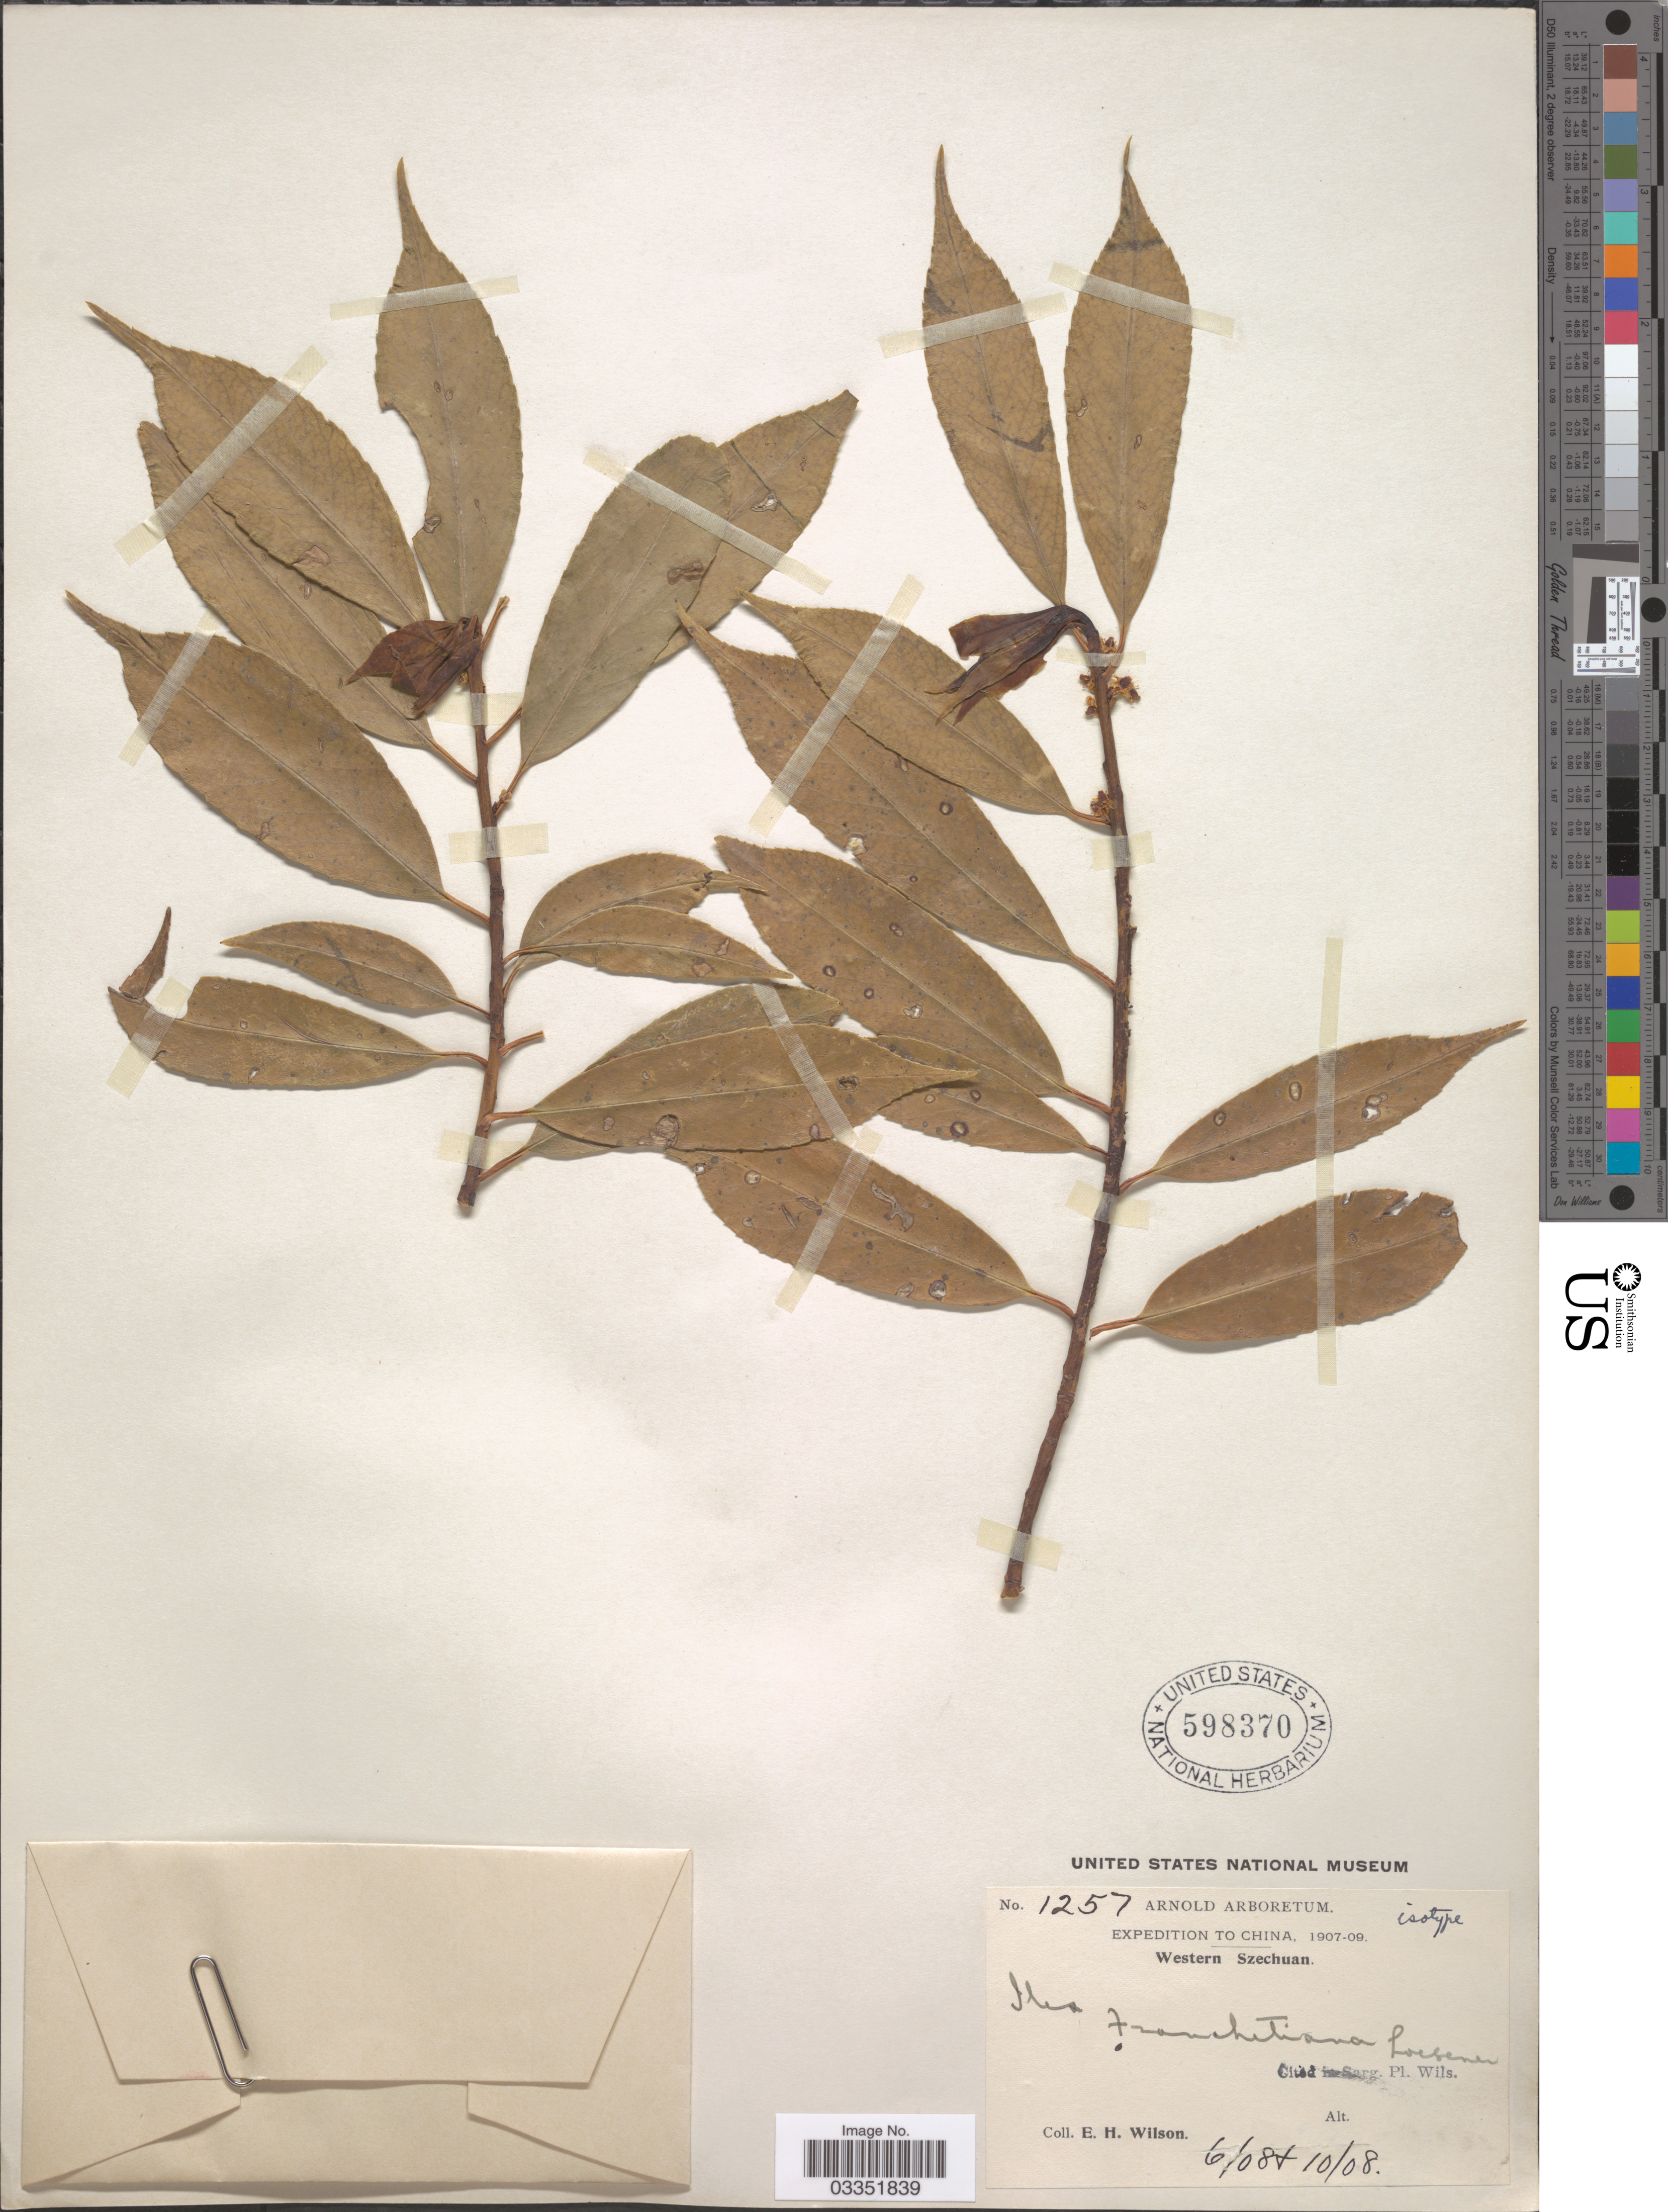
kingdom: Plantae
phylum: Tracheophyta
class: Magnoliopsida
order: Aquifoliales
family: Aquifoliaceae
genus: Ilex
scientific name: Ilex franchetiana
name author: Loes.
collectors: E. Wilson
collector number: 1257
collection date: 1908-06/1908-10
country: China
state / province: Sichuan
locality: Western Szechuan.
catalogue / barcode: US 598370